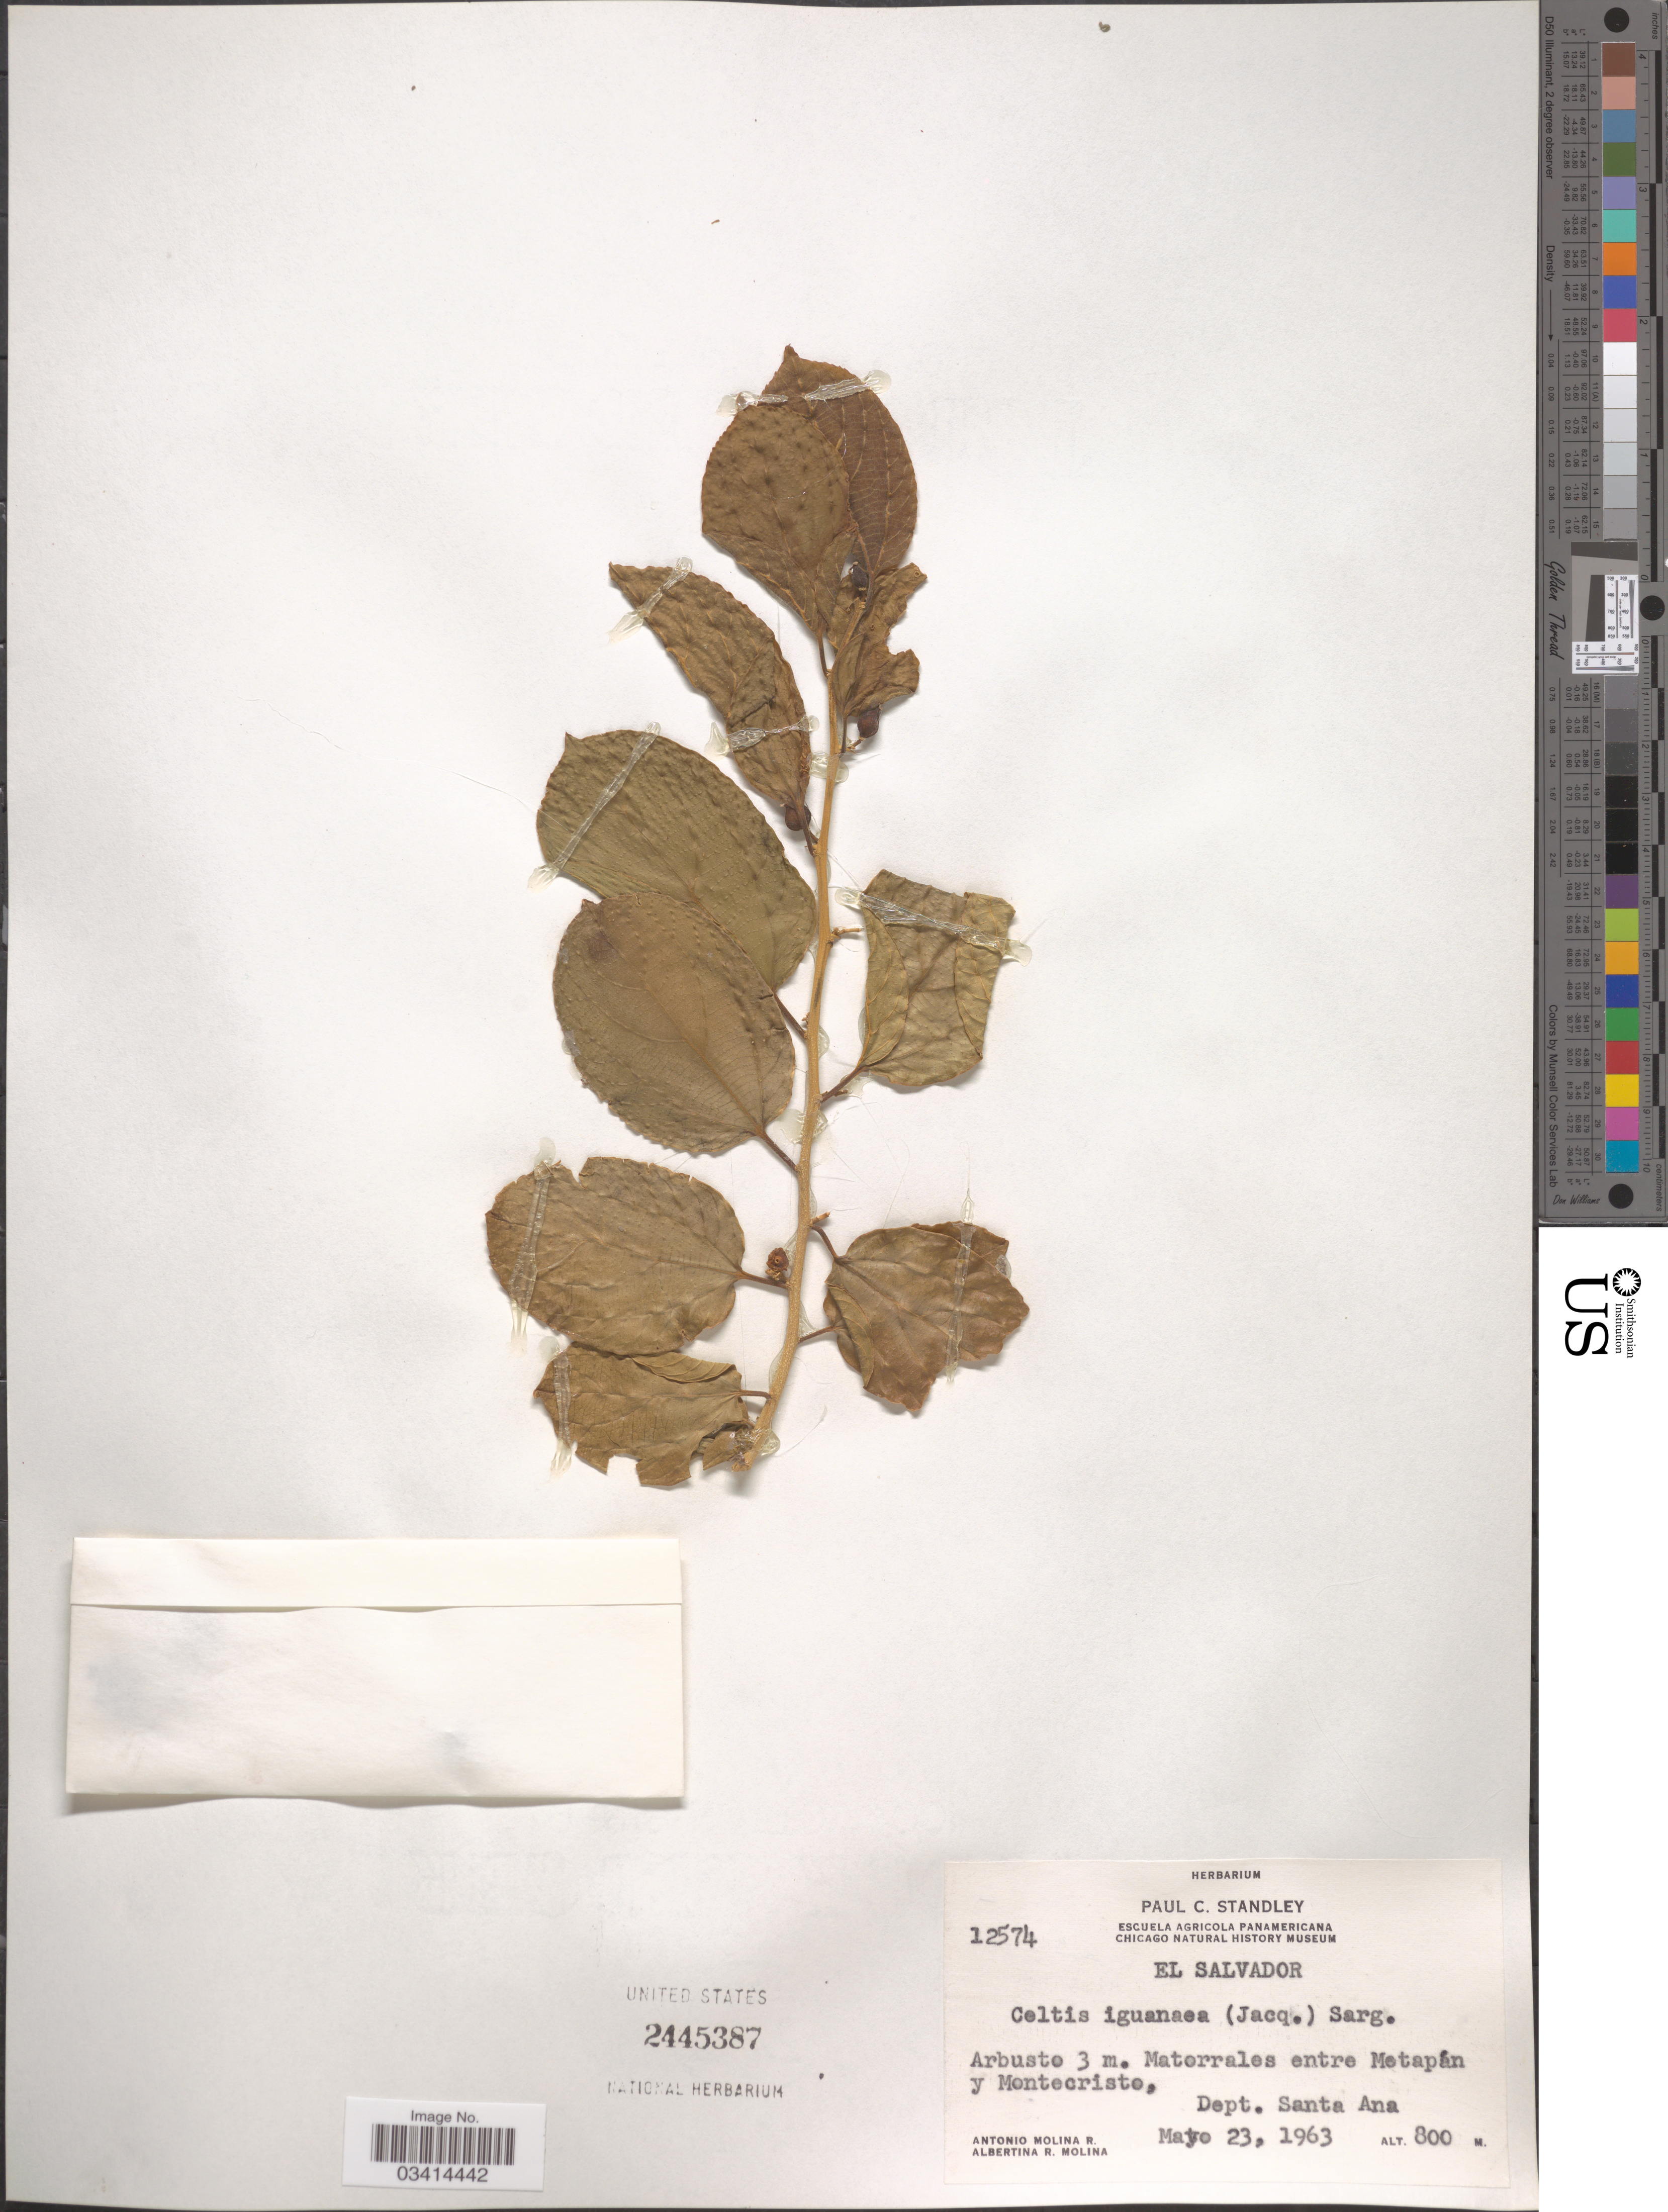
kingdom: Plantae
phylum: Tracheophyta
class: Magnoliopsida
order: Rosales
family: Cannabaceae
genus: Celtis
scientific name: Celtis iguanaea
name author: (Jacq.) Sarg.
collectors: A. Molina R. & A. R. Molina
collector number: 12574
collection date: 1963-05-23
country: El Salvador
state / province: Santa Ana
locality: Matorrales entre Metapán y Montecristo, Dept. Santa Ana.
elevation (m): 800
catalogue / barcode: US 2445387